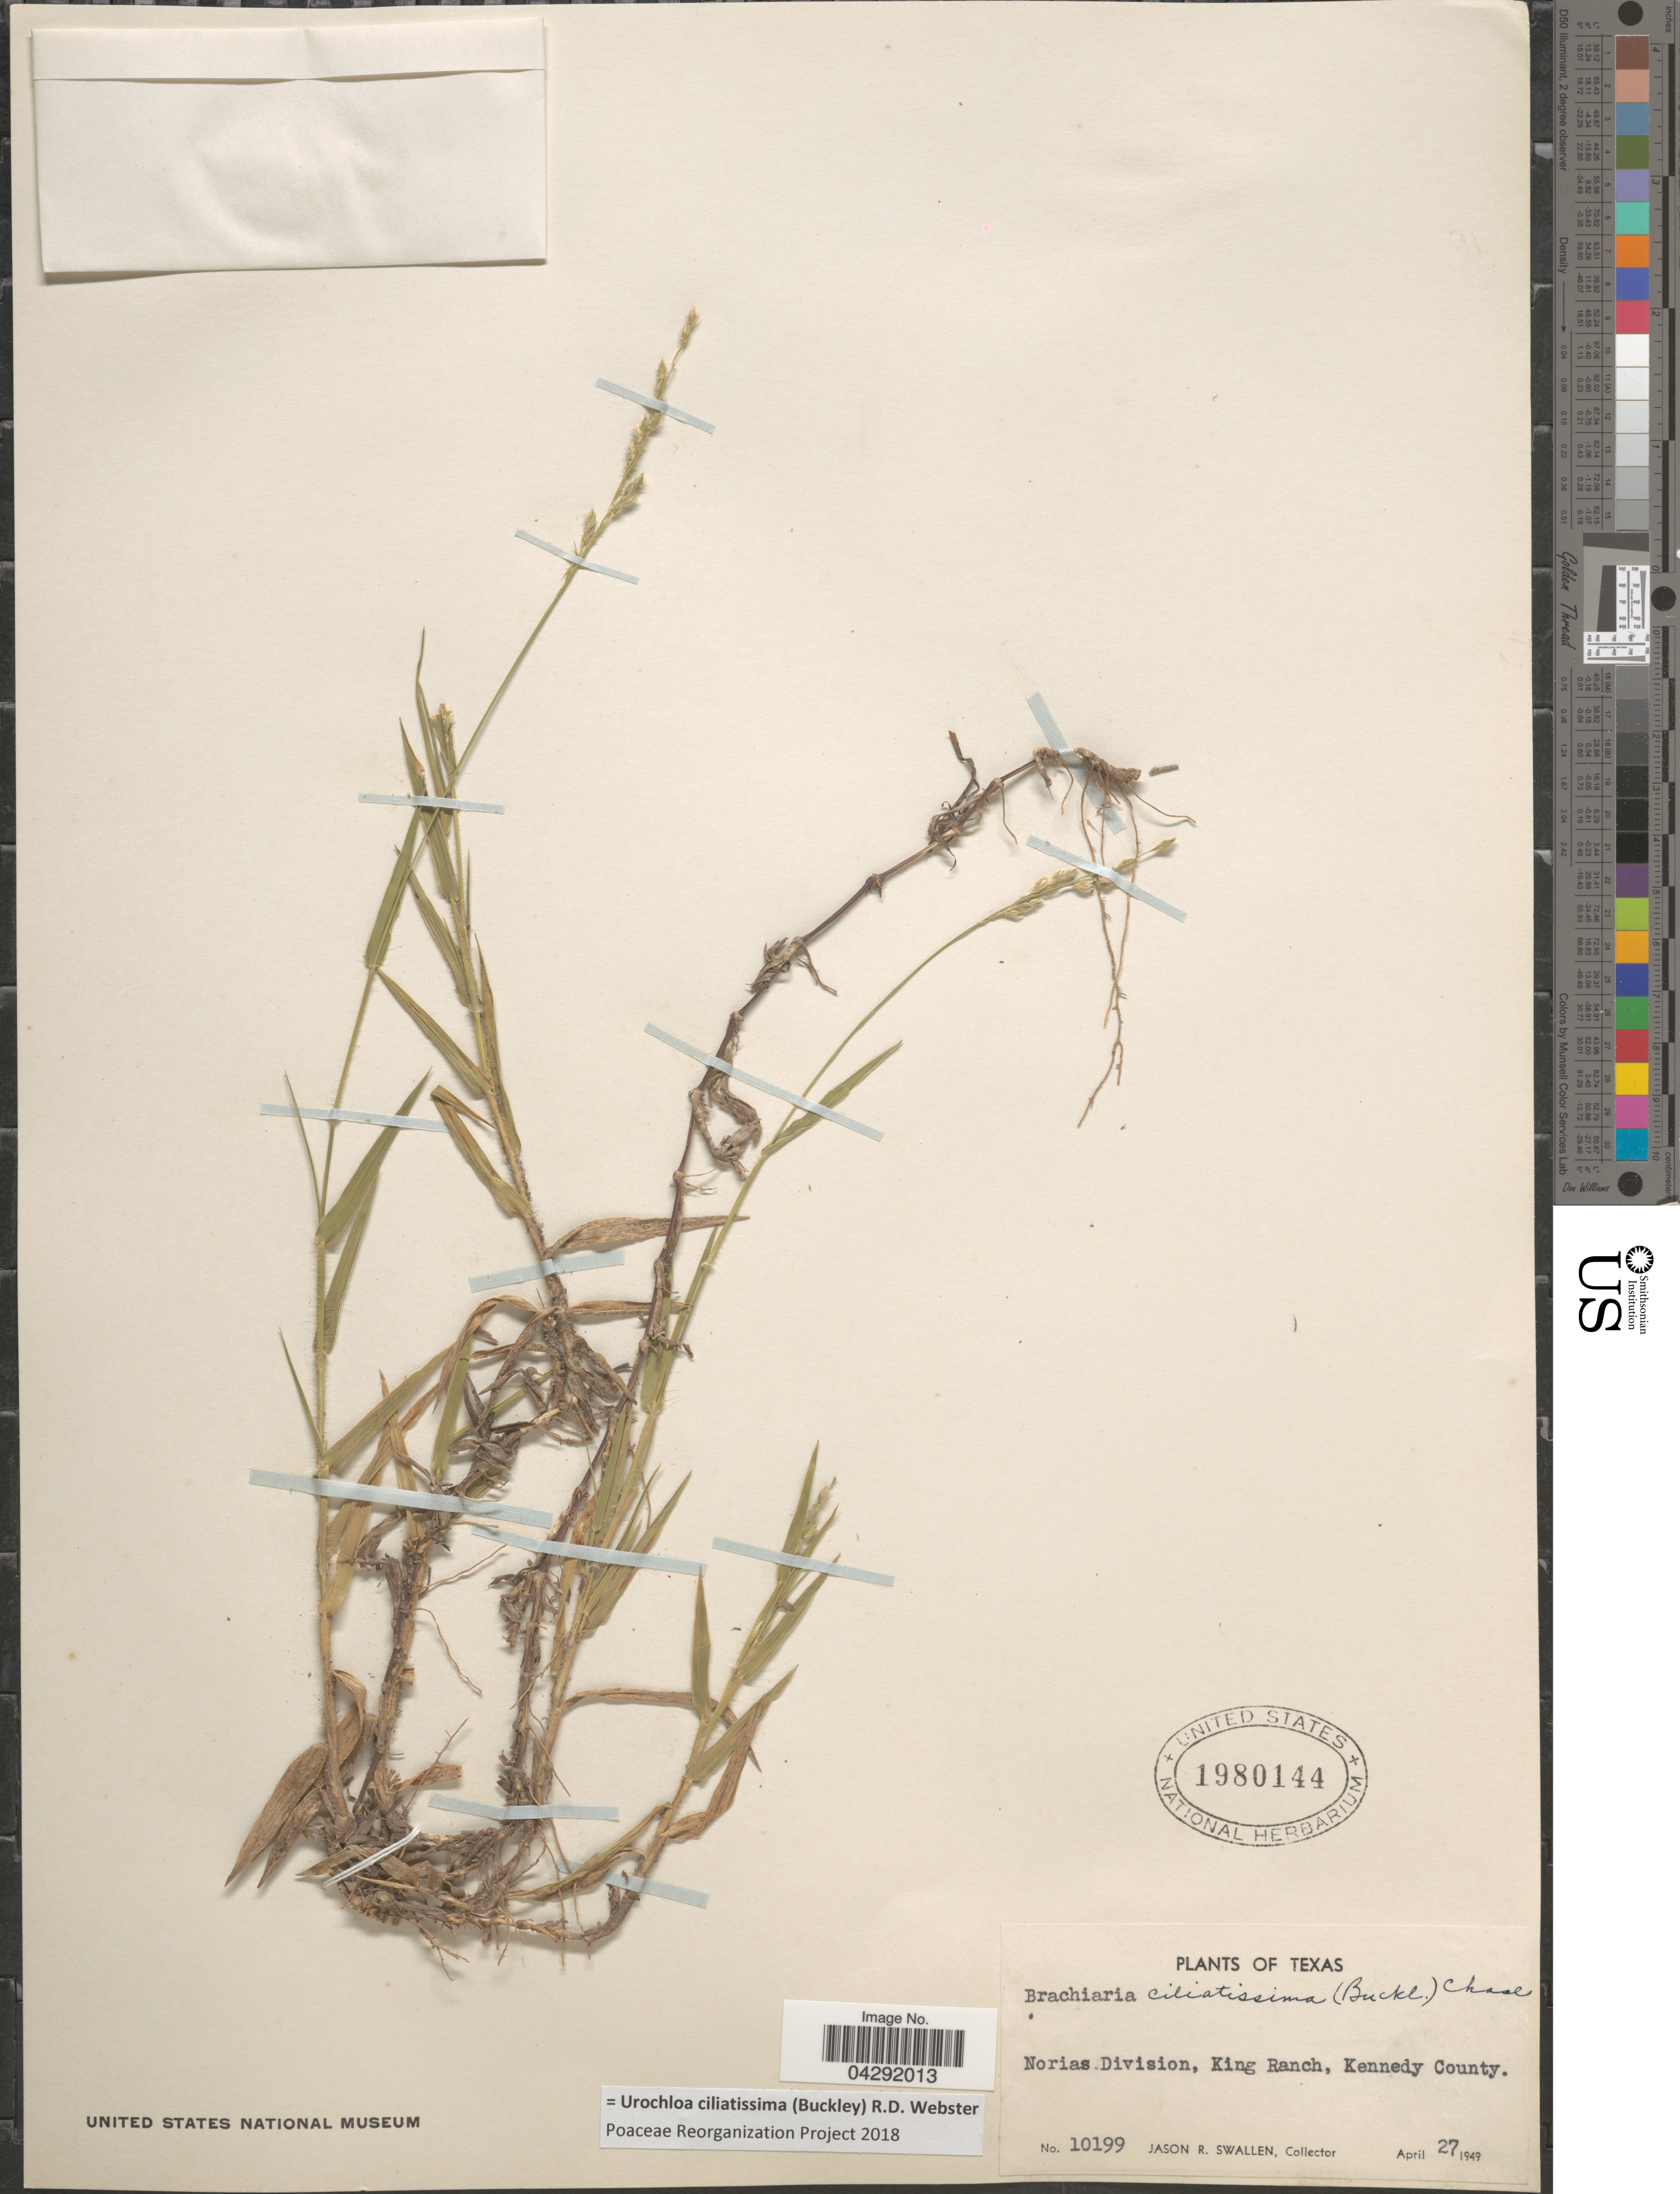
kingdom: Plantae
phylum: Tracheophyta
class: Liliopsida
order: Poales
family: Poaceae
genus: Urochloa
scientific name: Urochloa ciliatissima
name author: (Buckley) R.D. Webster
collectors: J. R. Swallen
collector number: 10199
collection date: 1949-04-27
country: United States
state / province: Texas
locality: Norias Division, King Ranch, Kennedy County.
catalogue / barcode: US 1980144